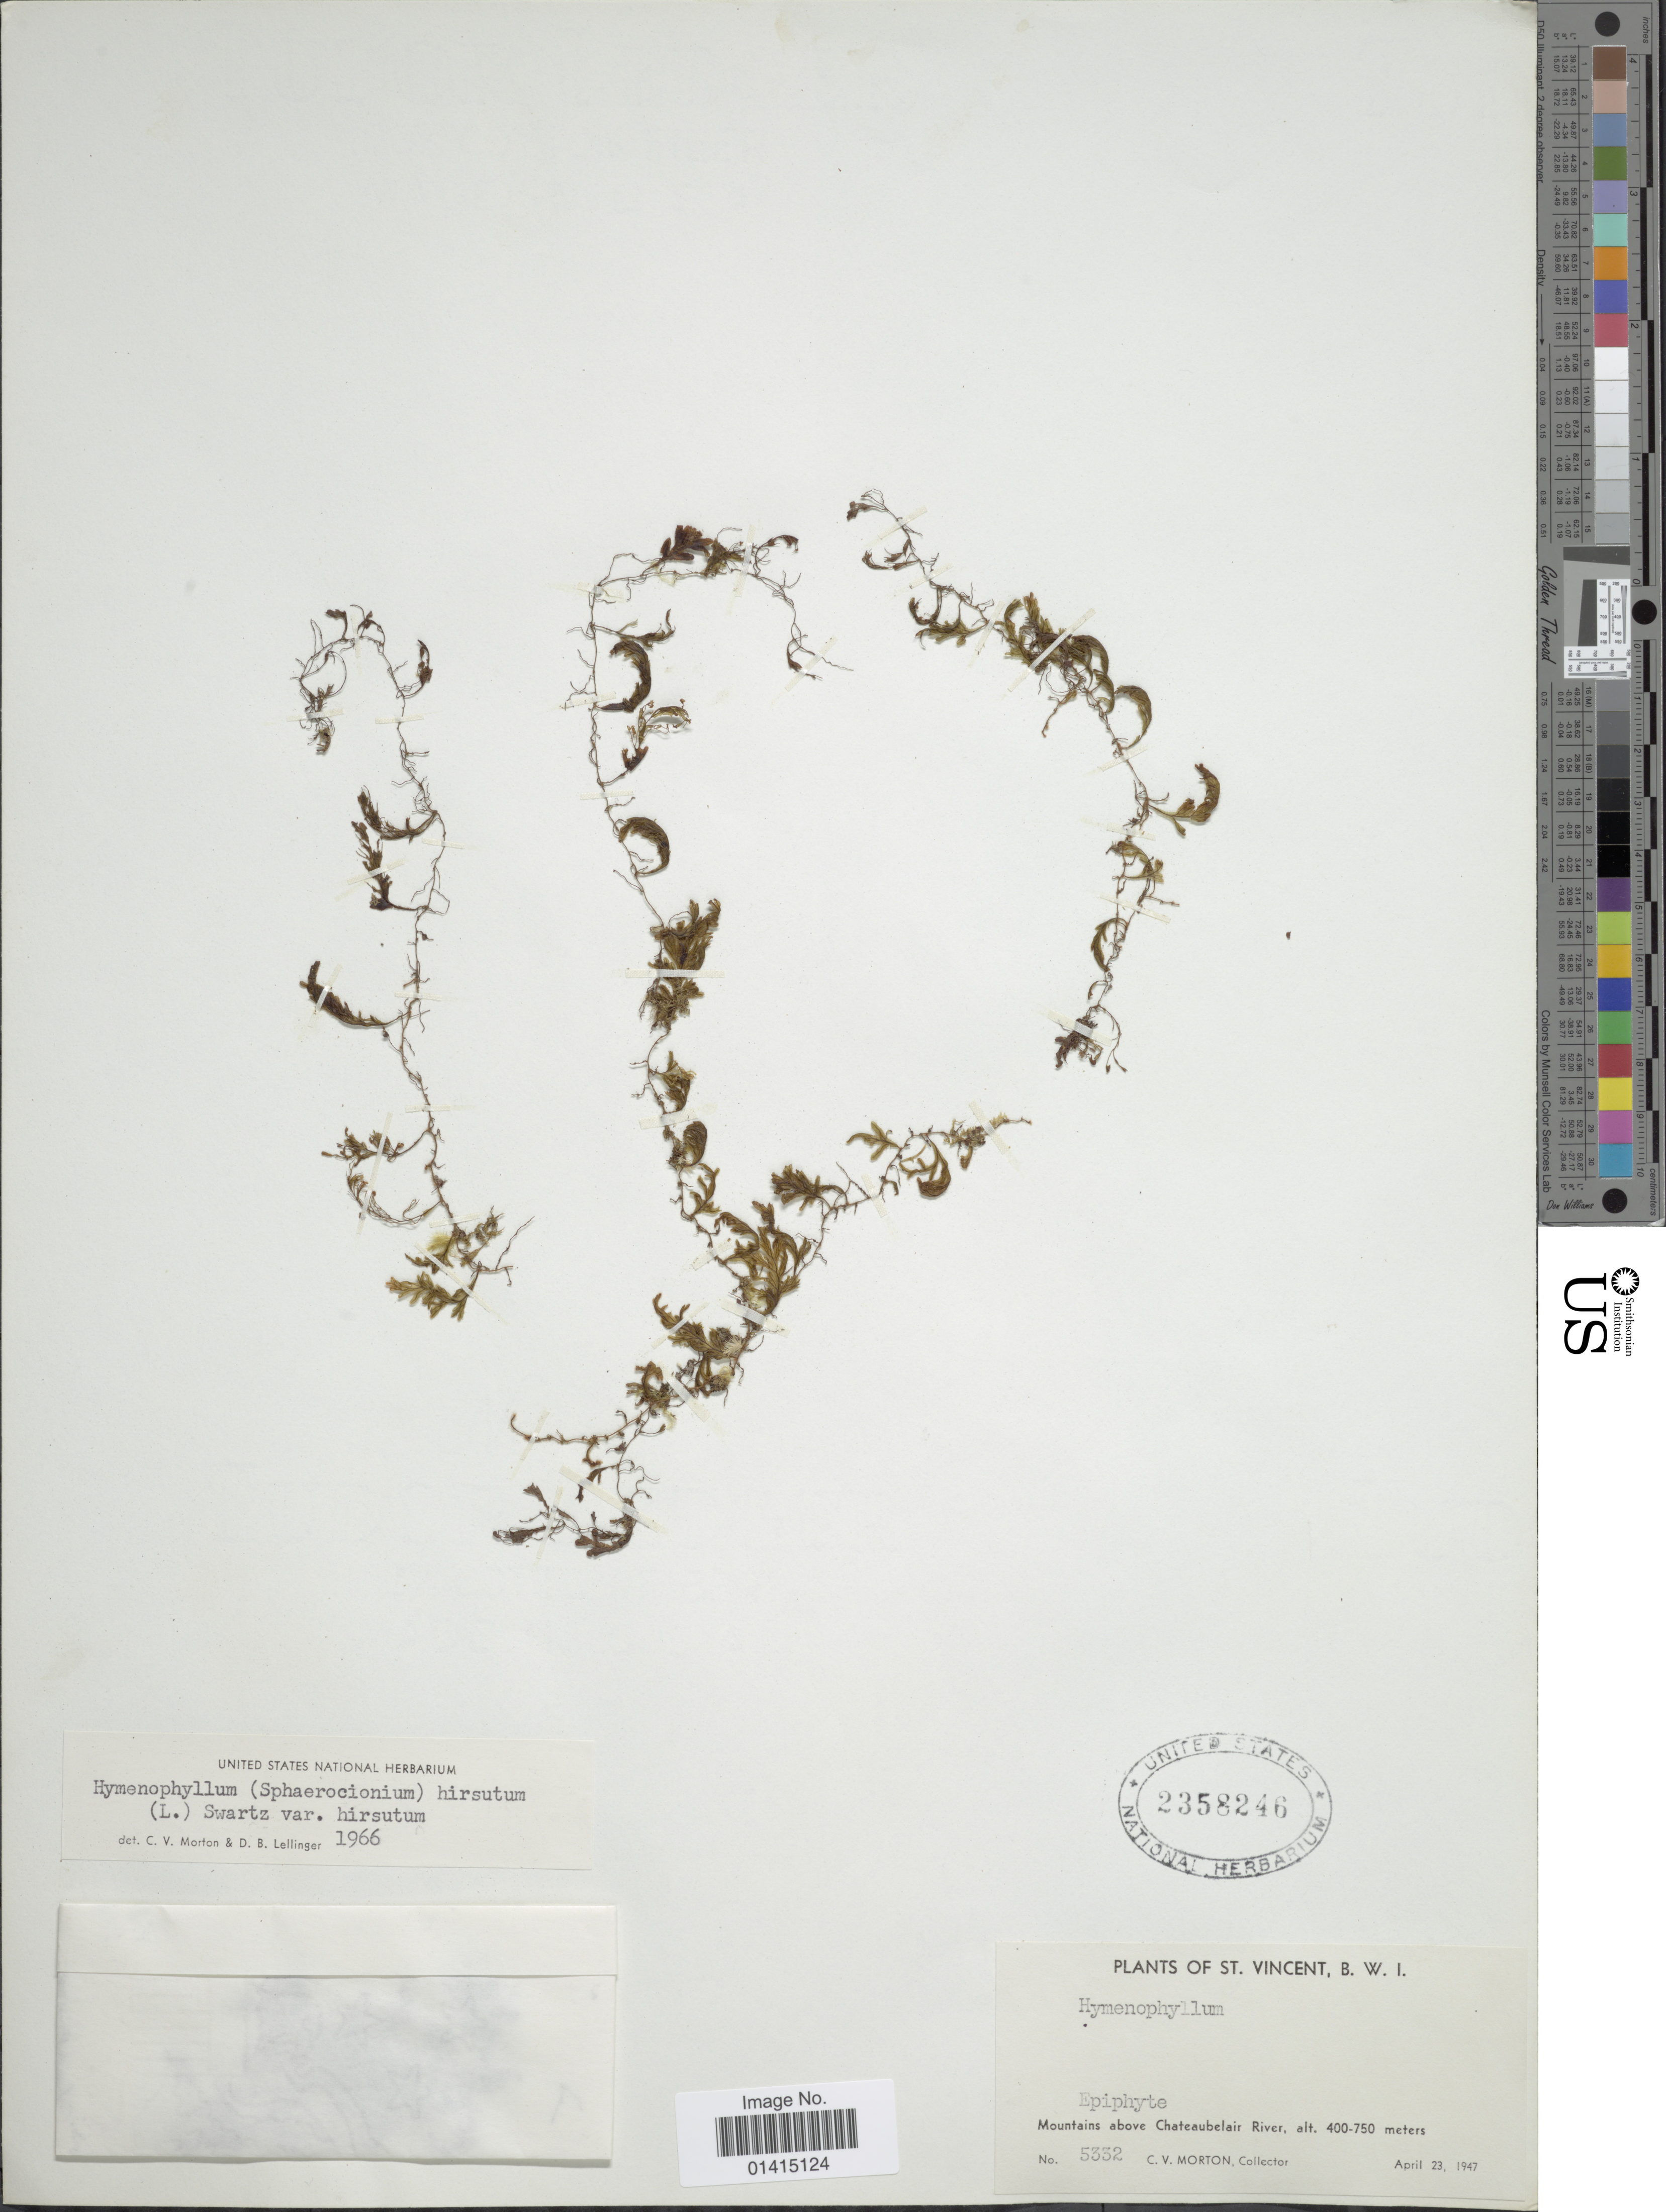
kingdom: Plantae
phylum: Tracheophyta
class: Polypodiopsida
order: Hymenophyllales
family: Hymenophyllaceae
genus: Hymenophyllum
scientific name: Hymenophyllum hirsutum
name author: (L.) Sw.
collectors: C. V. Morton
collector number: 5332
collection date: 1947-04-23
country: St. Vincent - Grenadines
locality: St. Vincent, B.W.I., Mountains above Chateaubelair River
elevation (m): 400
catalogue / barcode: US 2358246